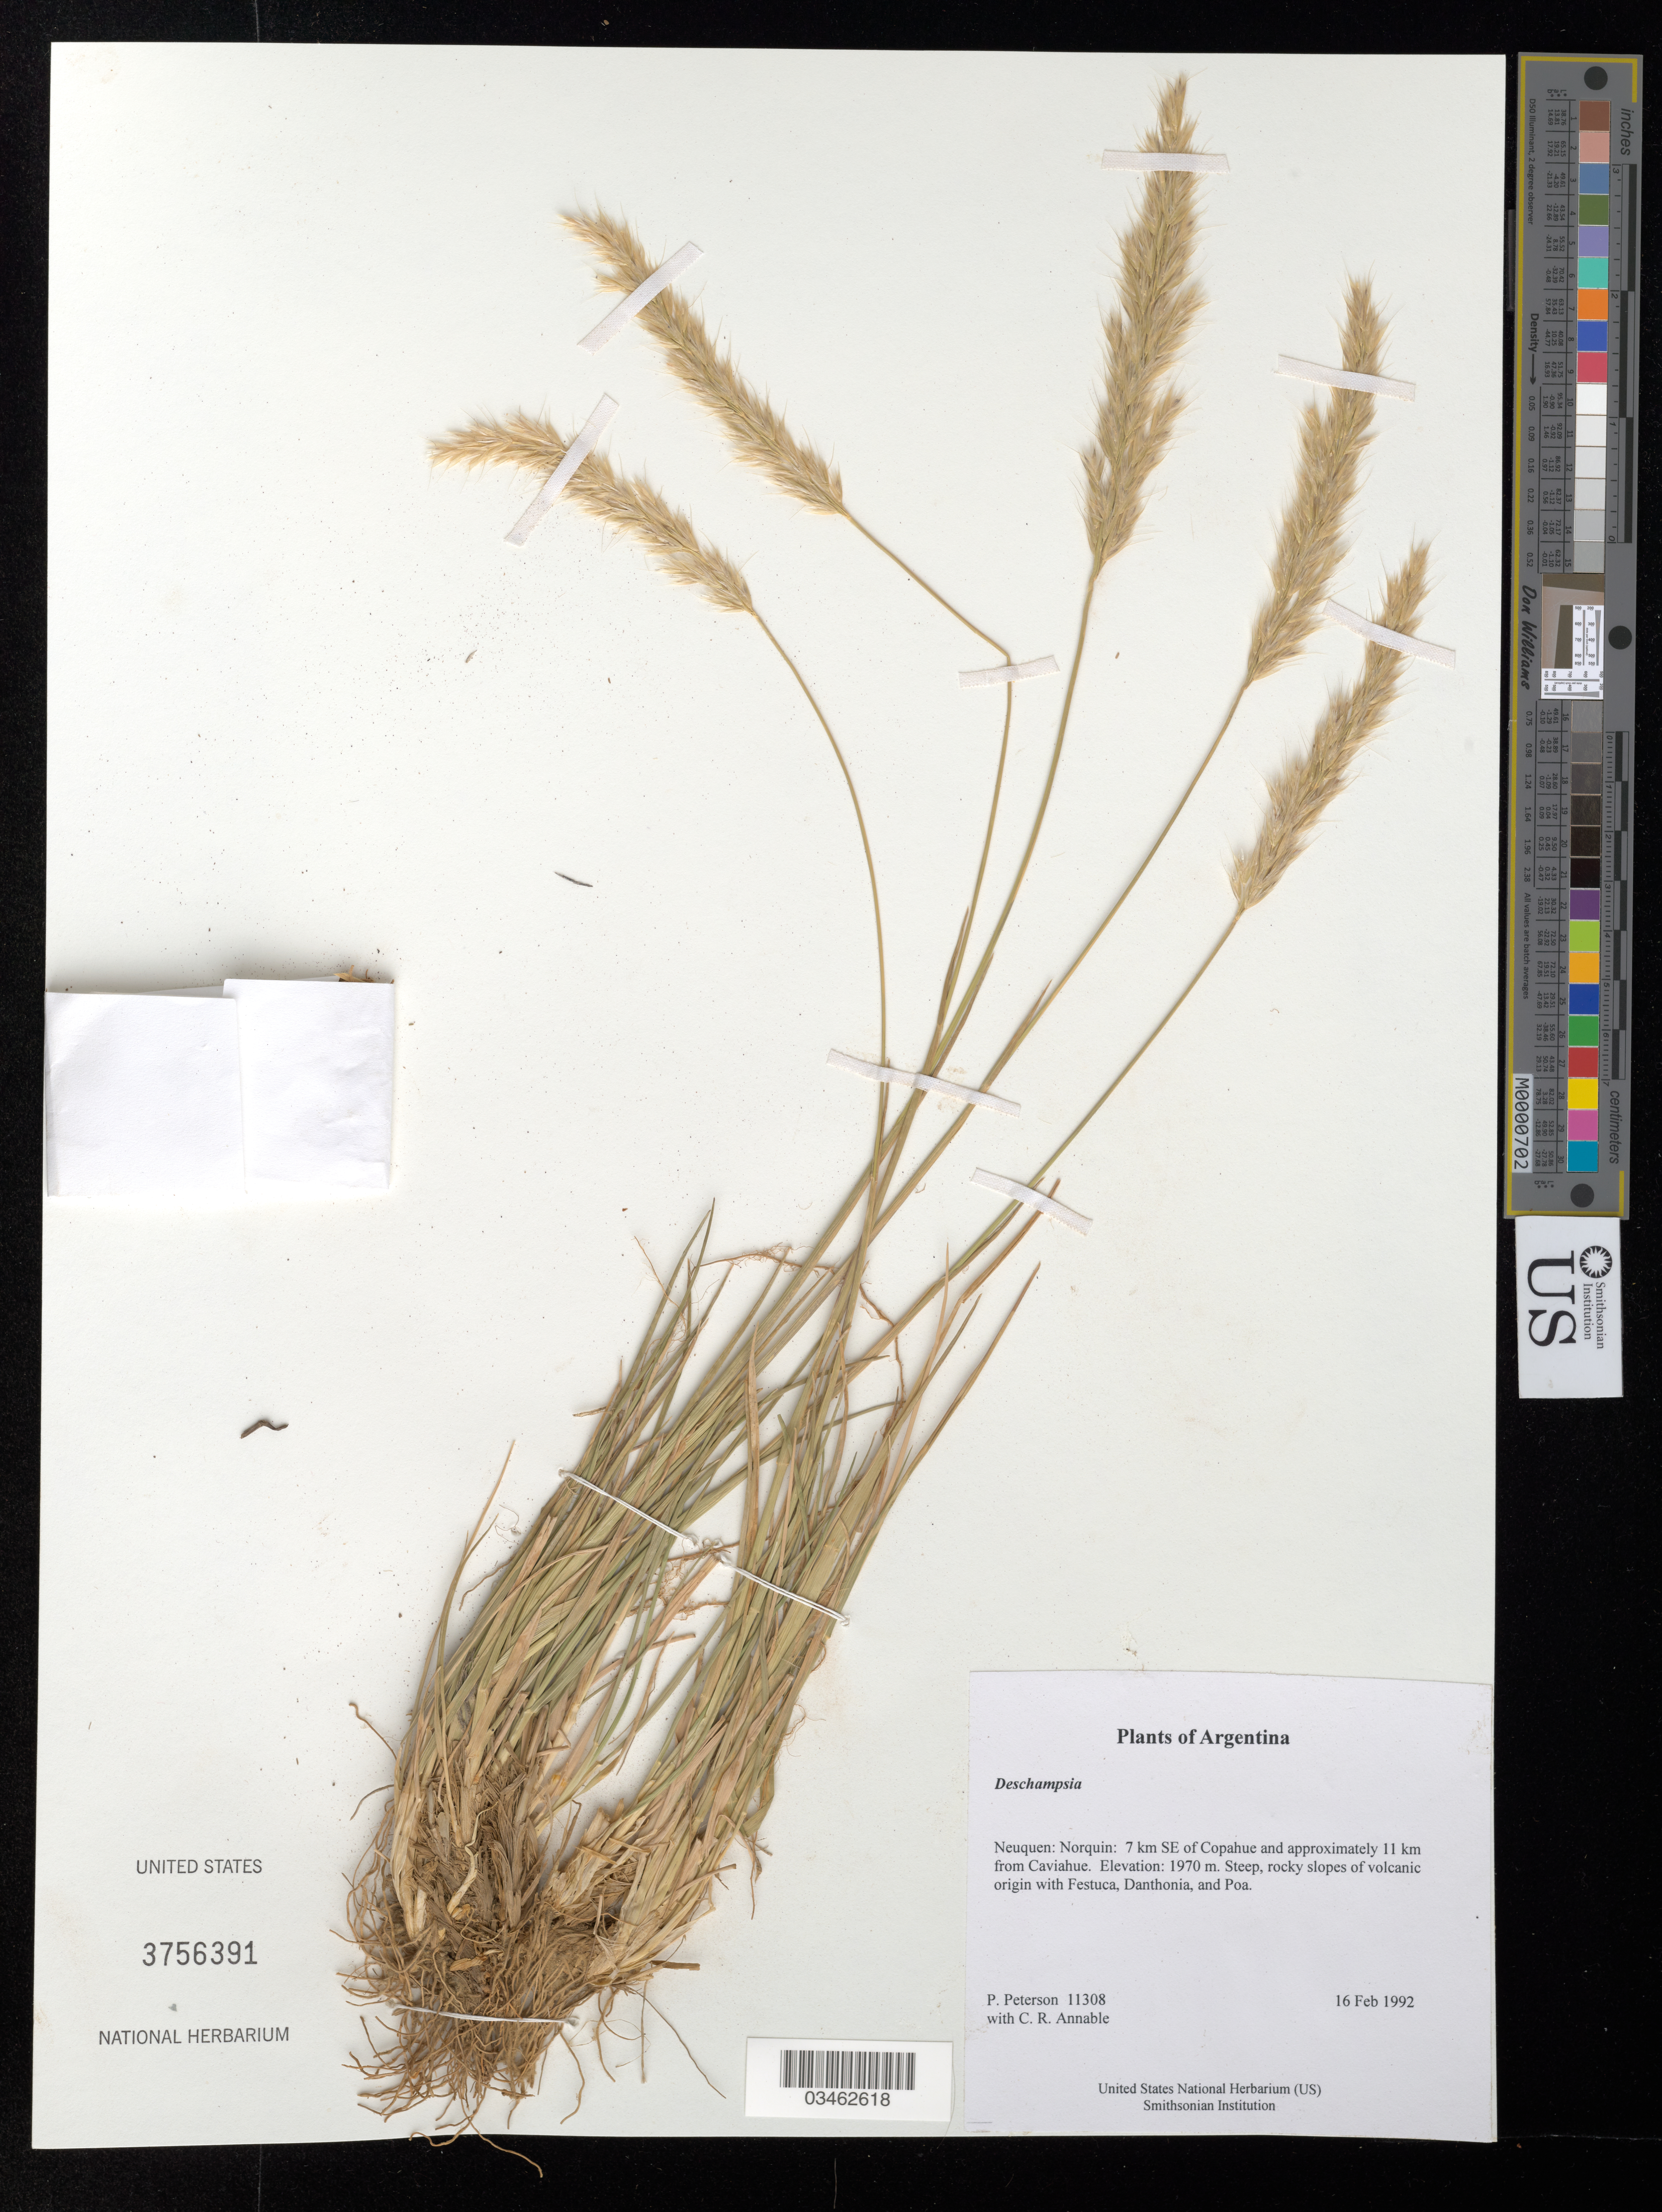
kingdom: Plantae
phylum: Tracheophyta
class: Liliopsida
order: Poales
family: Poaceae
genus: Deschampsia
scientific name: Deschampsia sp.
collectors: P. M. Peterson & C. R. Annable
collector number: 11308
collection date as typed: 16 Feb 1992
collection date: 1992-02-16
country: Argentina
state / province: Neuquen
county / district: Norquin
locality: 7 km SE of Copahue and approximately 11 km from Caviahue.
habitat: Steep, rocky slopes of volcanic origin with Festuca, Danthonia, and Poa.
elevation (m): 1970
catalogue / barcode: US 3756391